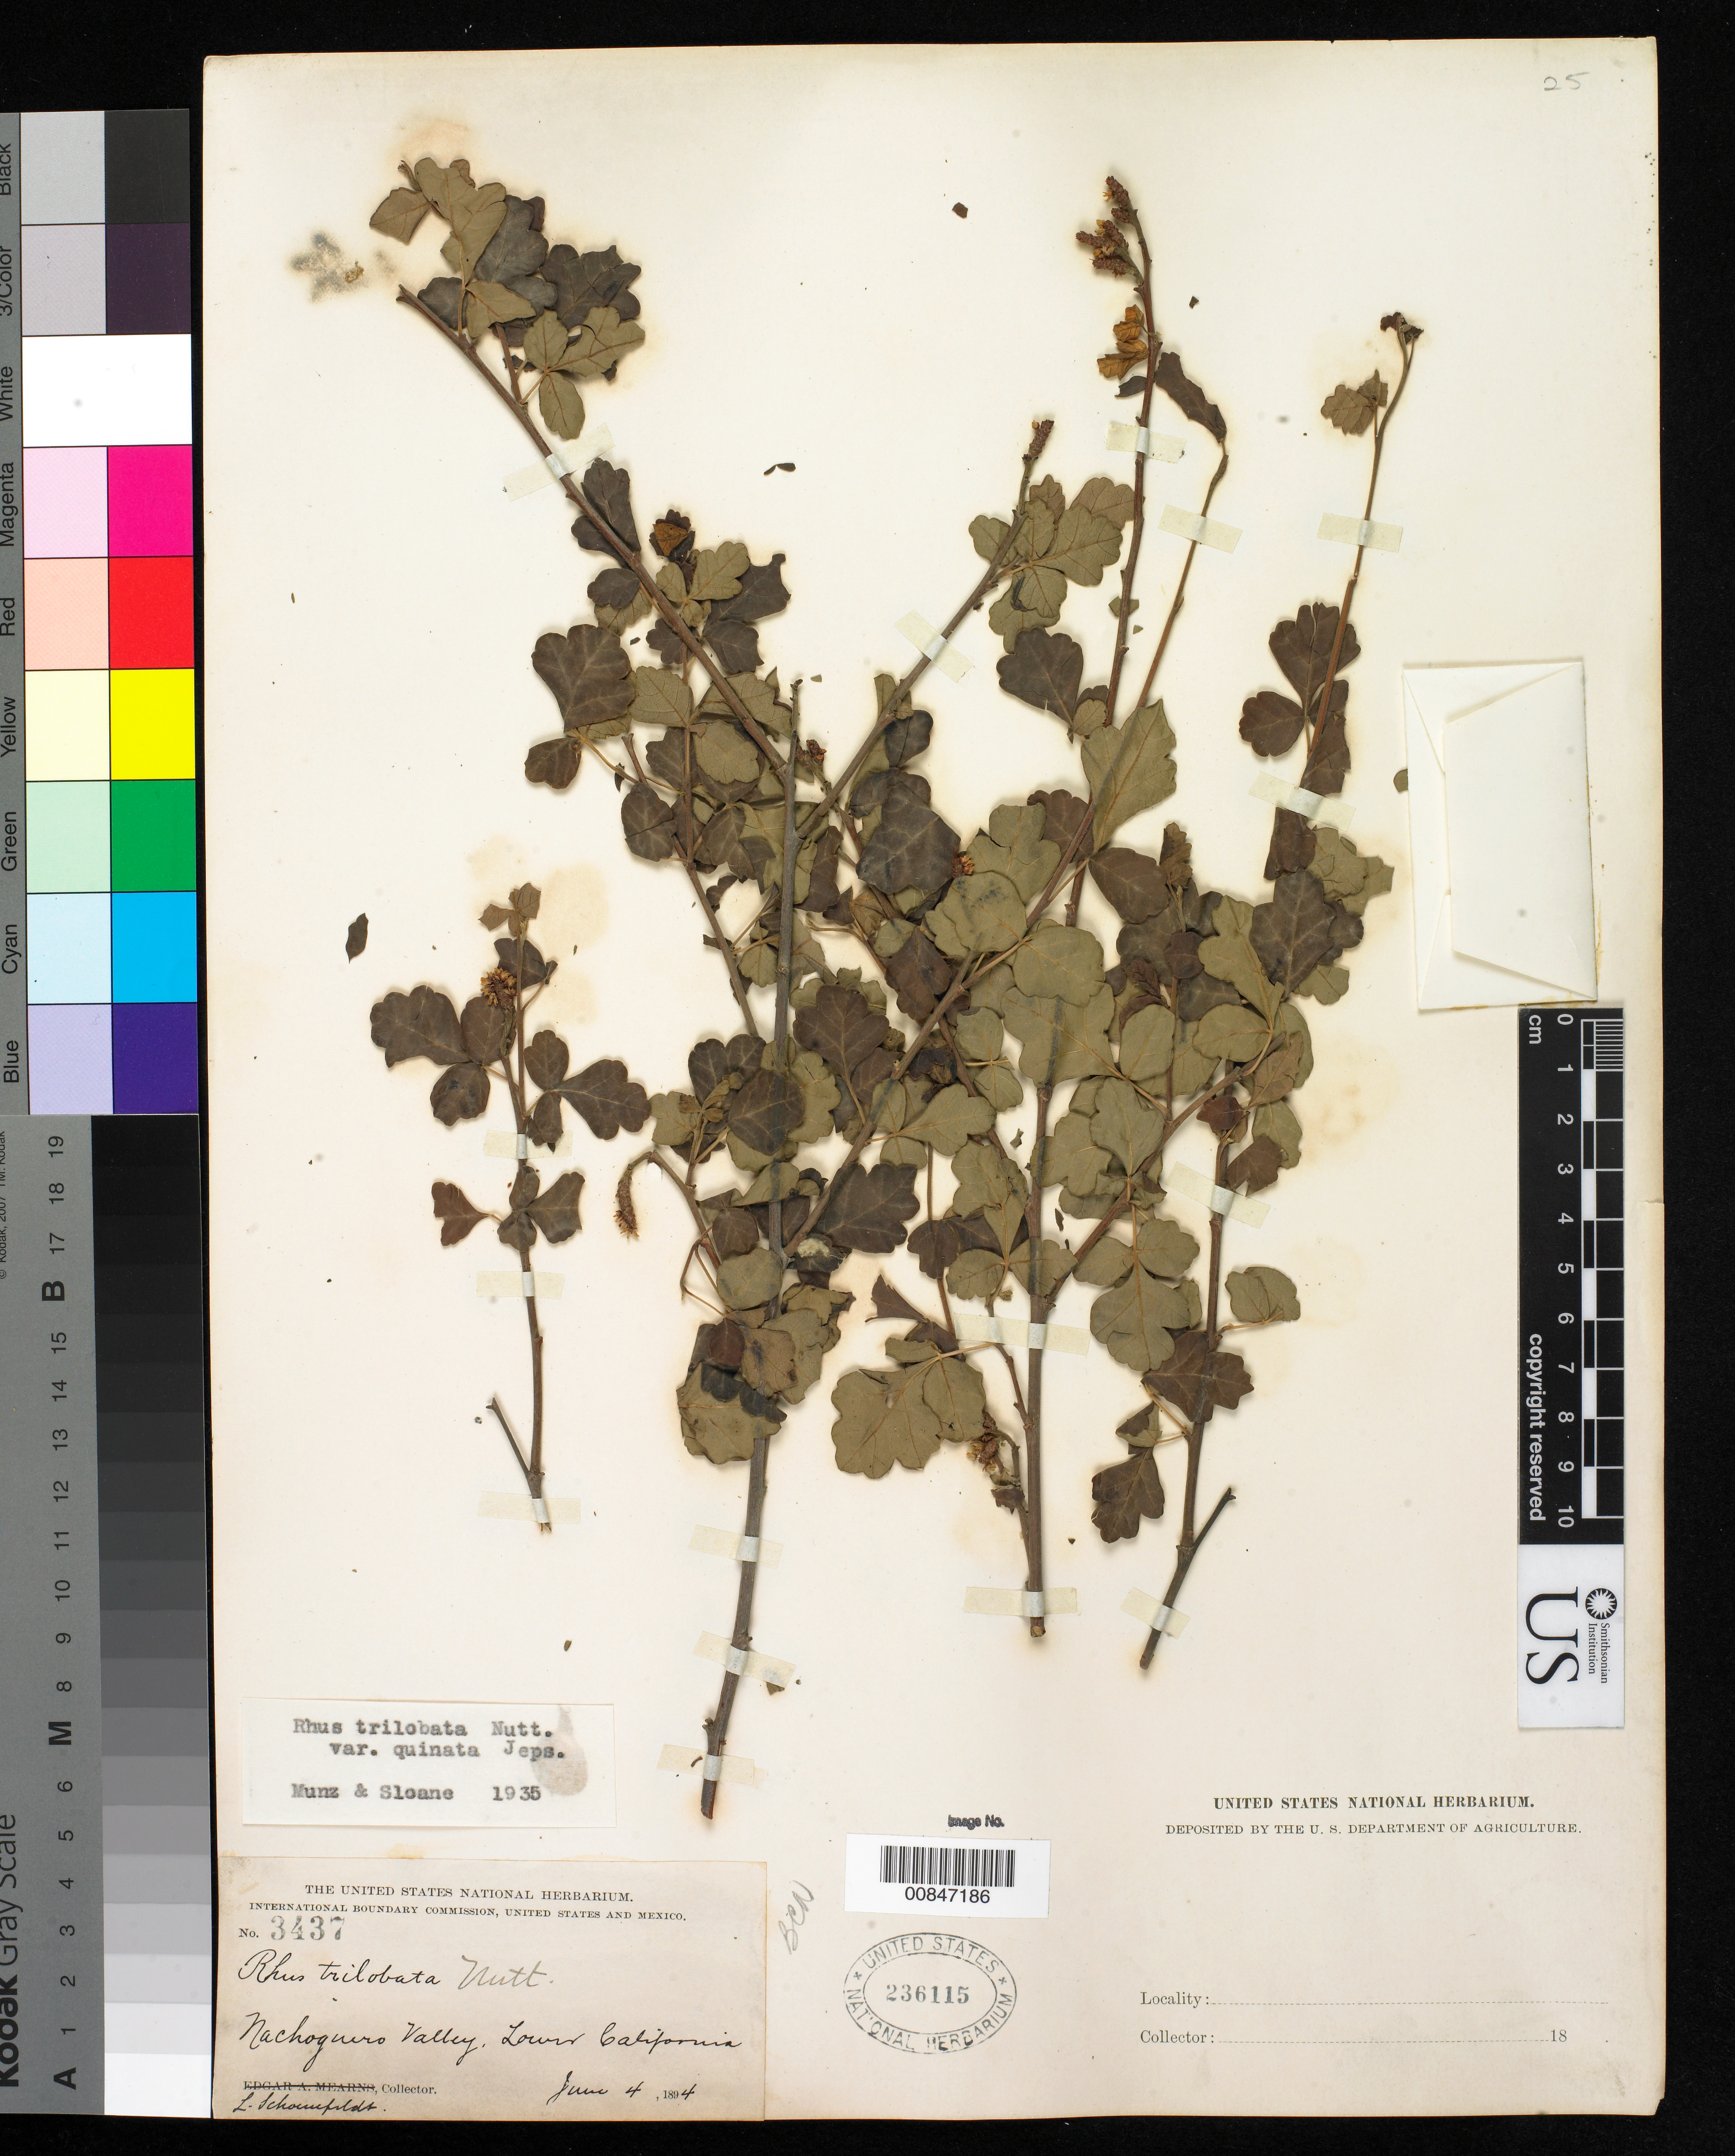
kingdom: Plantae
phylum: Tracheophyta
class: Magnoliopsida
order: Sapindales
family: Anacardiaceae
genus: Rhus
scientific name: Rhus trilobata var. quinata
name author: Jeps.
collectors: L. Schoenfeldt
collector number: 3437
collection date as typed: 04 Jun 1894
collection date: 1894-06-04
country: Mexico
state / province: Baja California Norte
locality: Nachoguero Valley, Baja California.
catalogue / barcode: US 236115